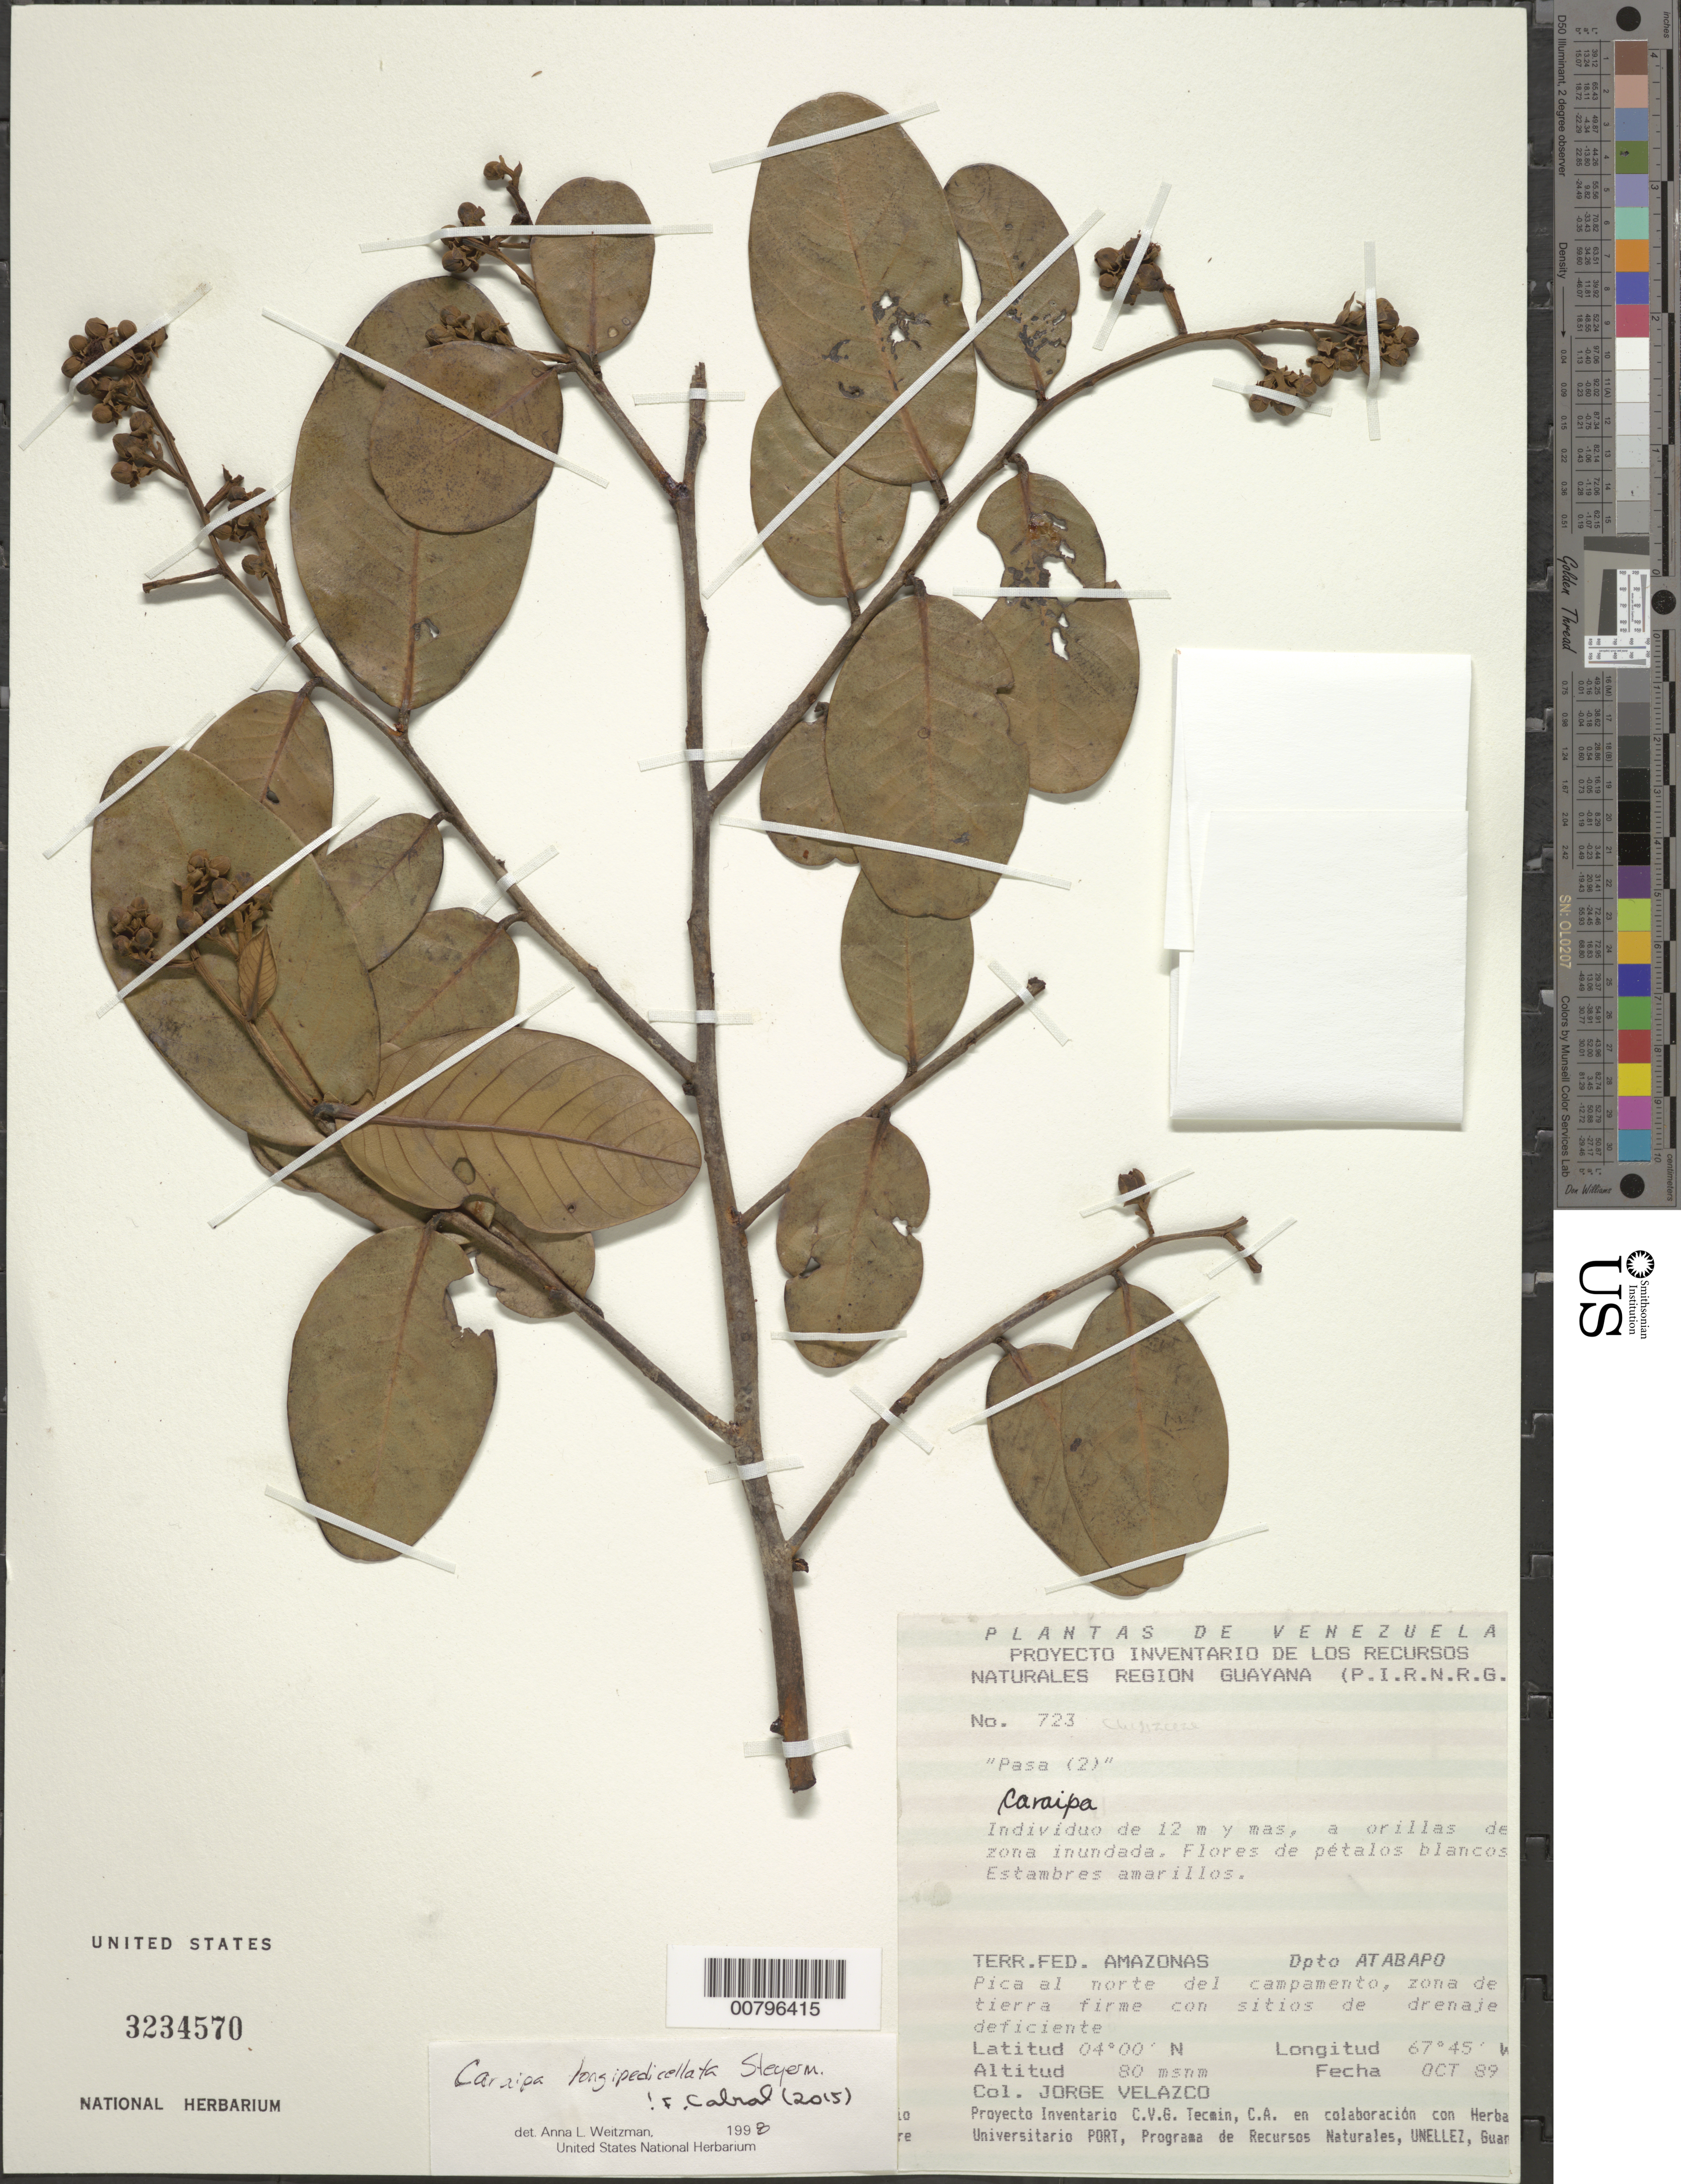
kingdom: Plantae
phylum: Tracheophyta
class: Magnoliopsida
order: Malpighiales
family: Calophyllaceae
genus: Caraipa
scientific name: Caraipa longipedicellata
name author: Steyerm.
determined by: Weitzman, A. L.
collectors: J. Velazco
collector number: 723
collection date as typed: Oct-89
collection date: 1989-10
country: Venezuela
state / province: Amazonas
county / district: Atabapo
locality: pica al norte del campamento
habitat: Zona de tierra firme con sitios de drenaje deficiente, a orillas de zona inundada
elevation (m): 80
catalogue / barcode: US 3234570